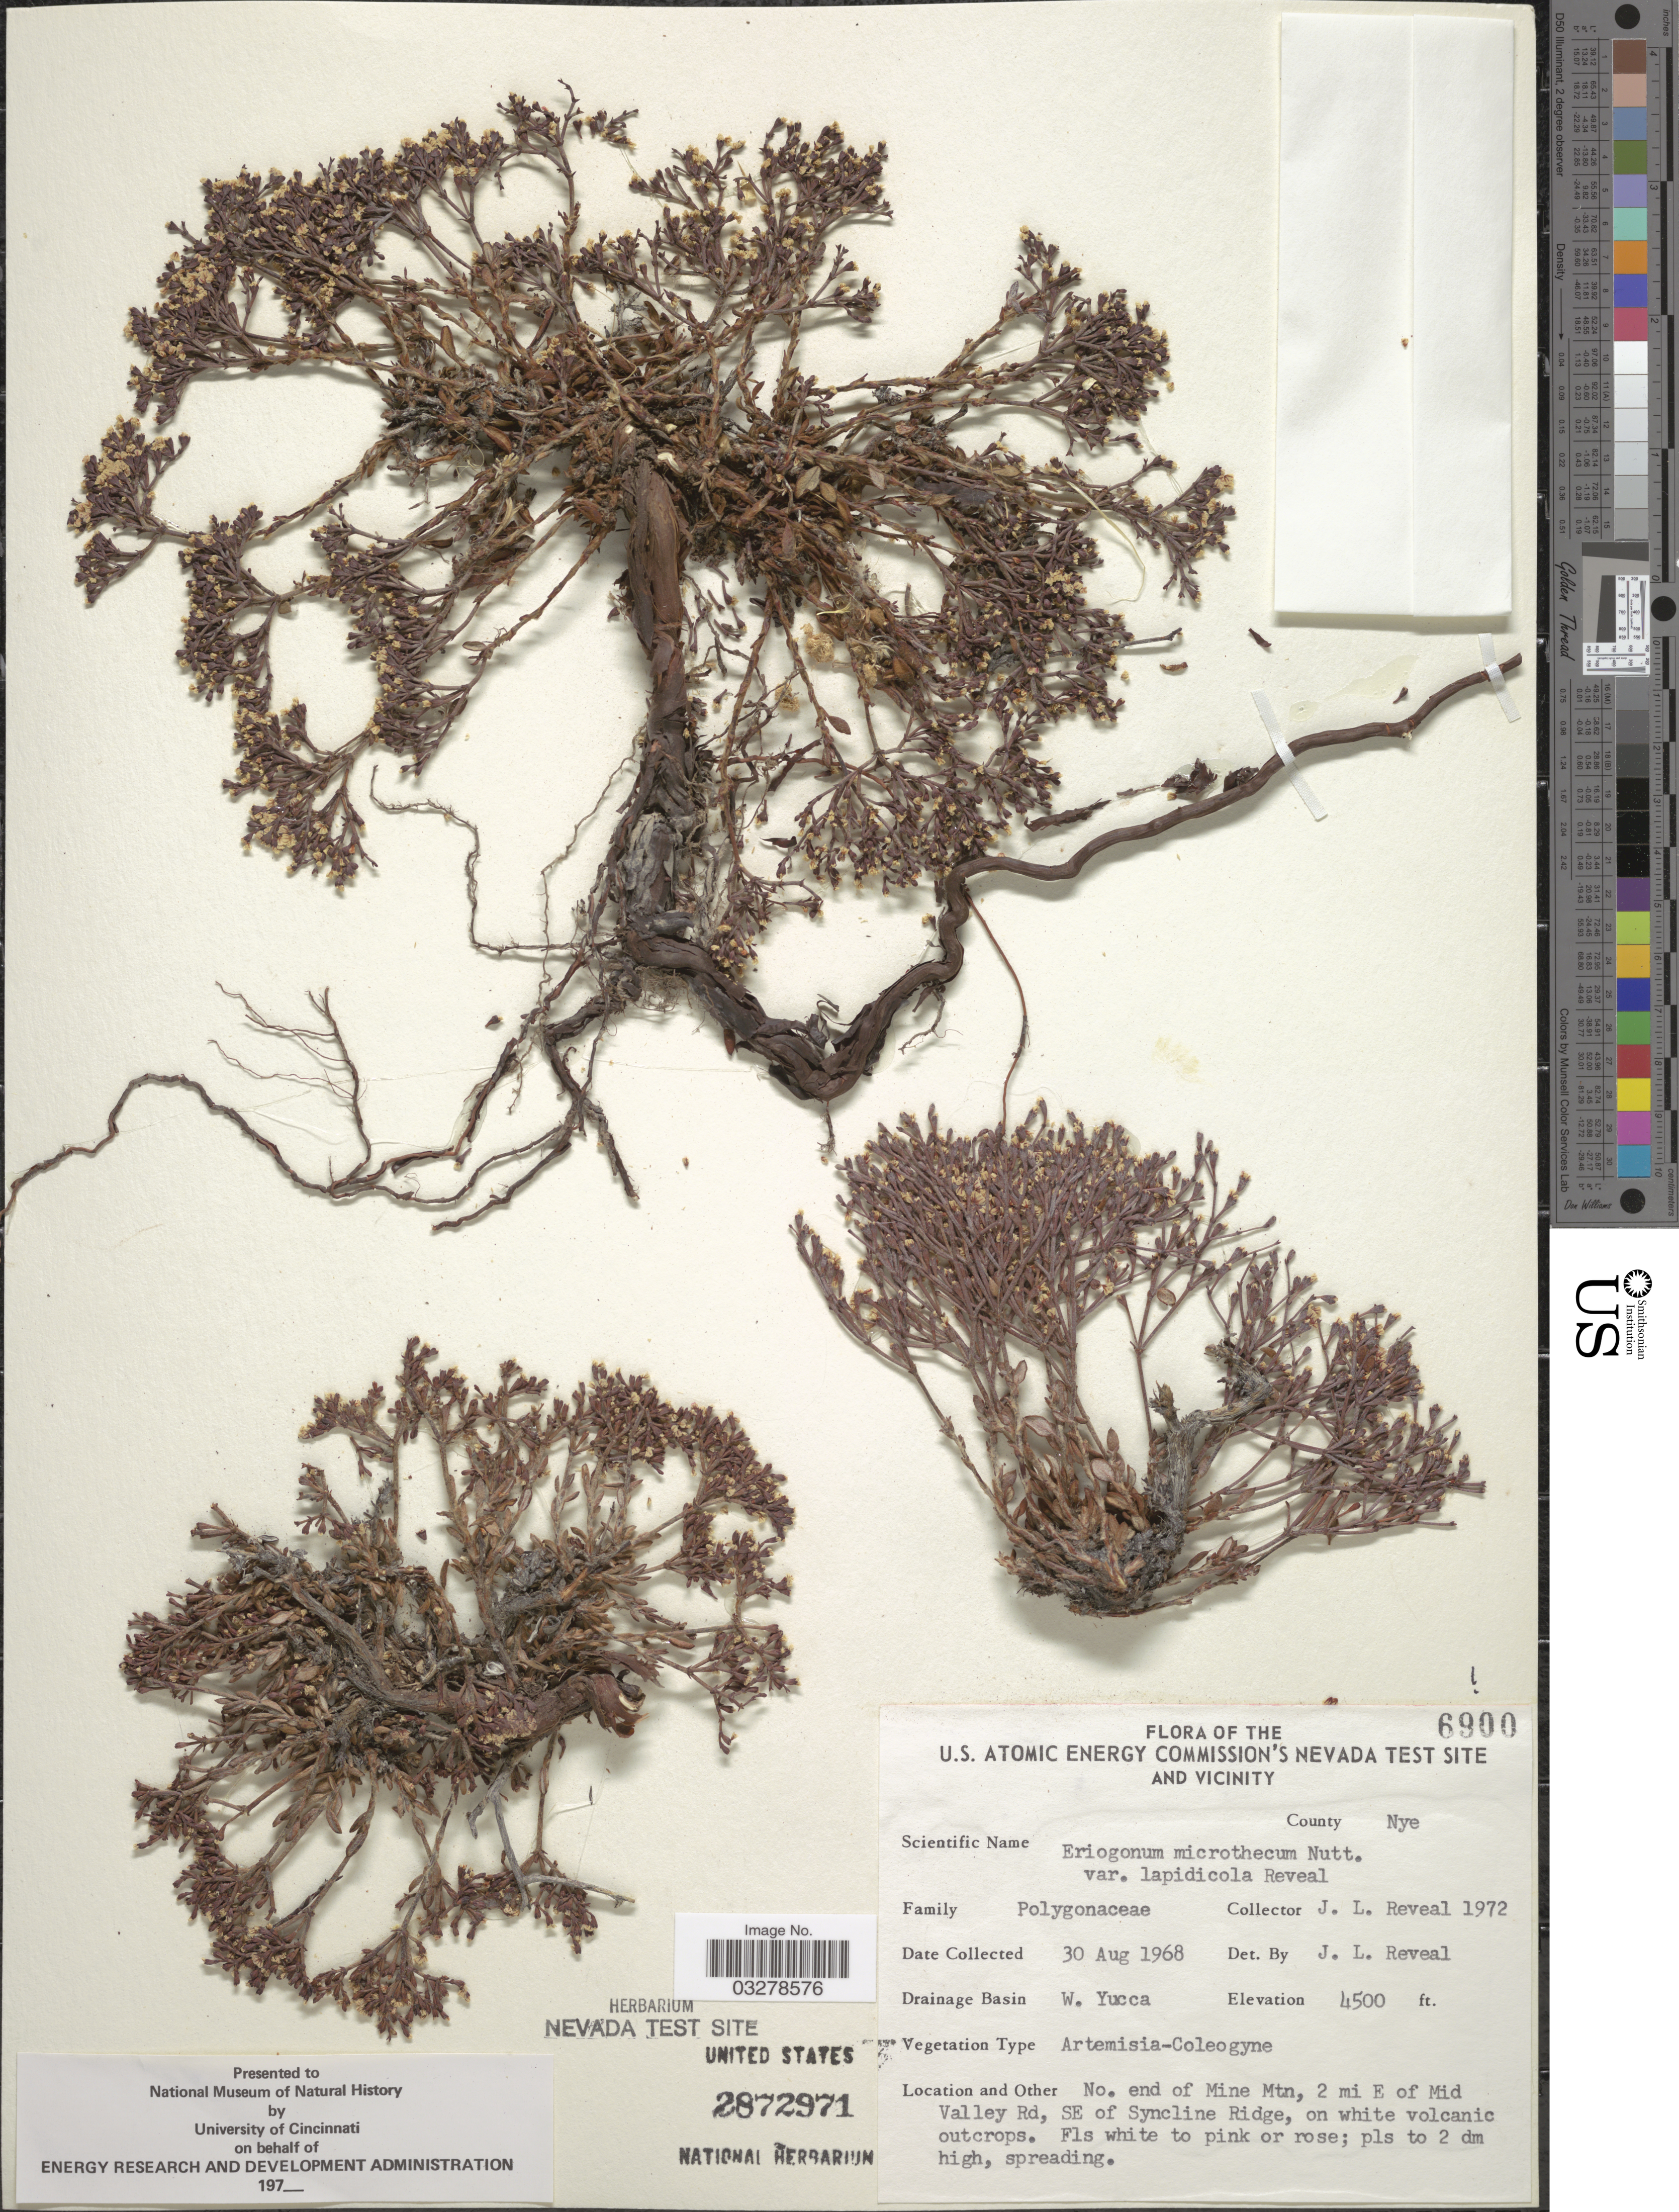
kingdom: Plantae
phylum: Tracheophyta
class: Magnoliopsida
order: Caryophyllales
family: Polygonaceae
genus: Eriogonum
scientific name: Eriogonum microtheca var. lapidicola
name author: Reveal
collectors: J. L. Reveal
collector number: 1972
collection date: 1968-08-30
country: United States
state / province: Nevada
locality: U.S. Atomic Energy Commission's Nevada Test Site and Vicinity. County Nye. Drainage Basin W. Yucca. No. end of Mine Mtn, 2 mi E of Mid Valley Rd, SE of Syncline Ridge.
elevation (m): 1372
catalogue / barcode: US 2872971